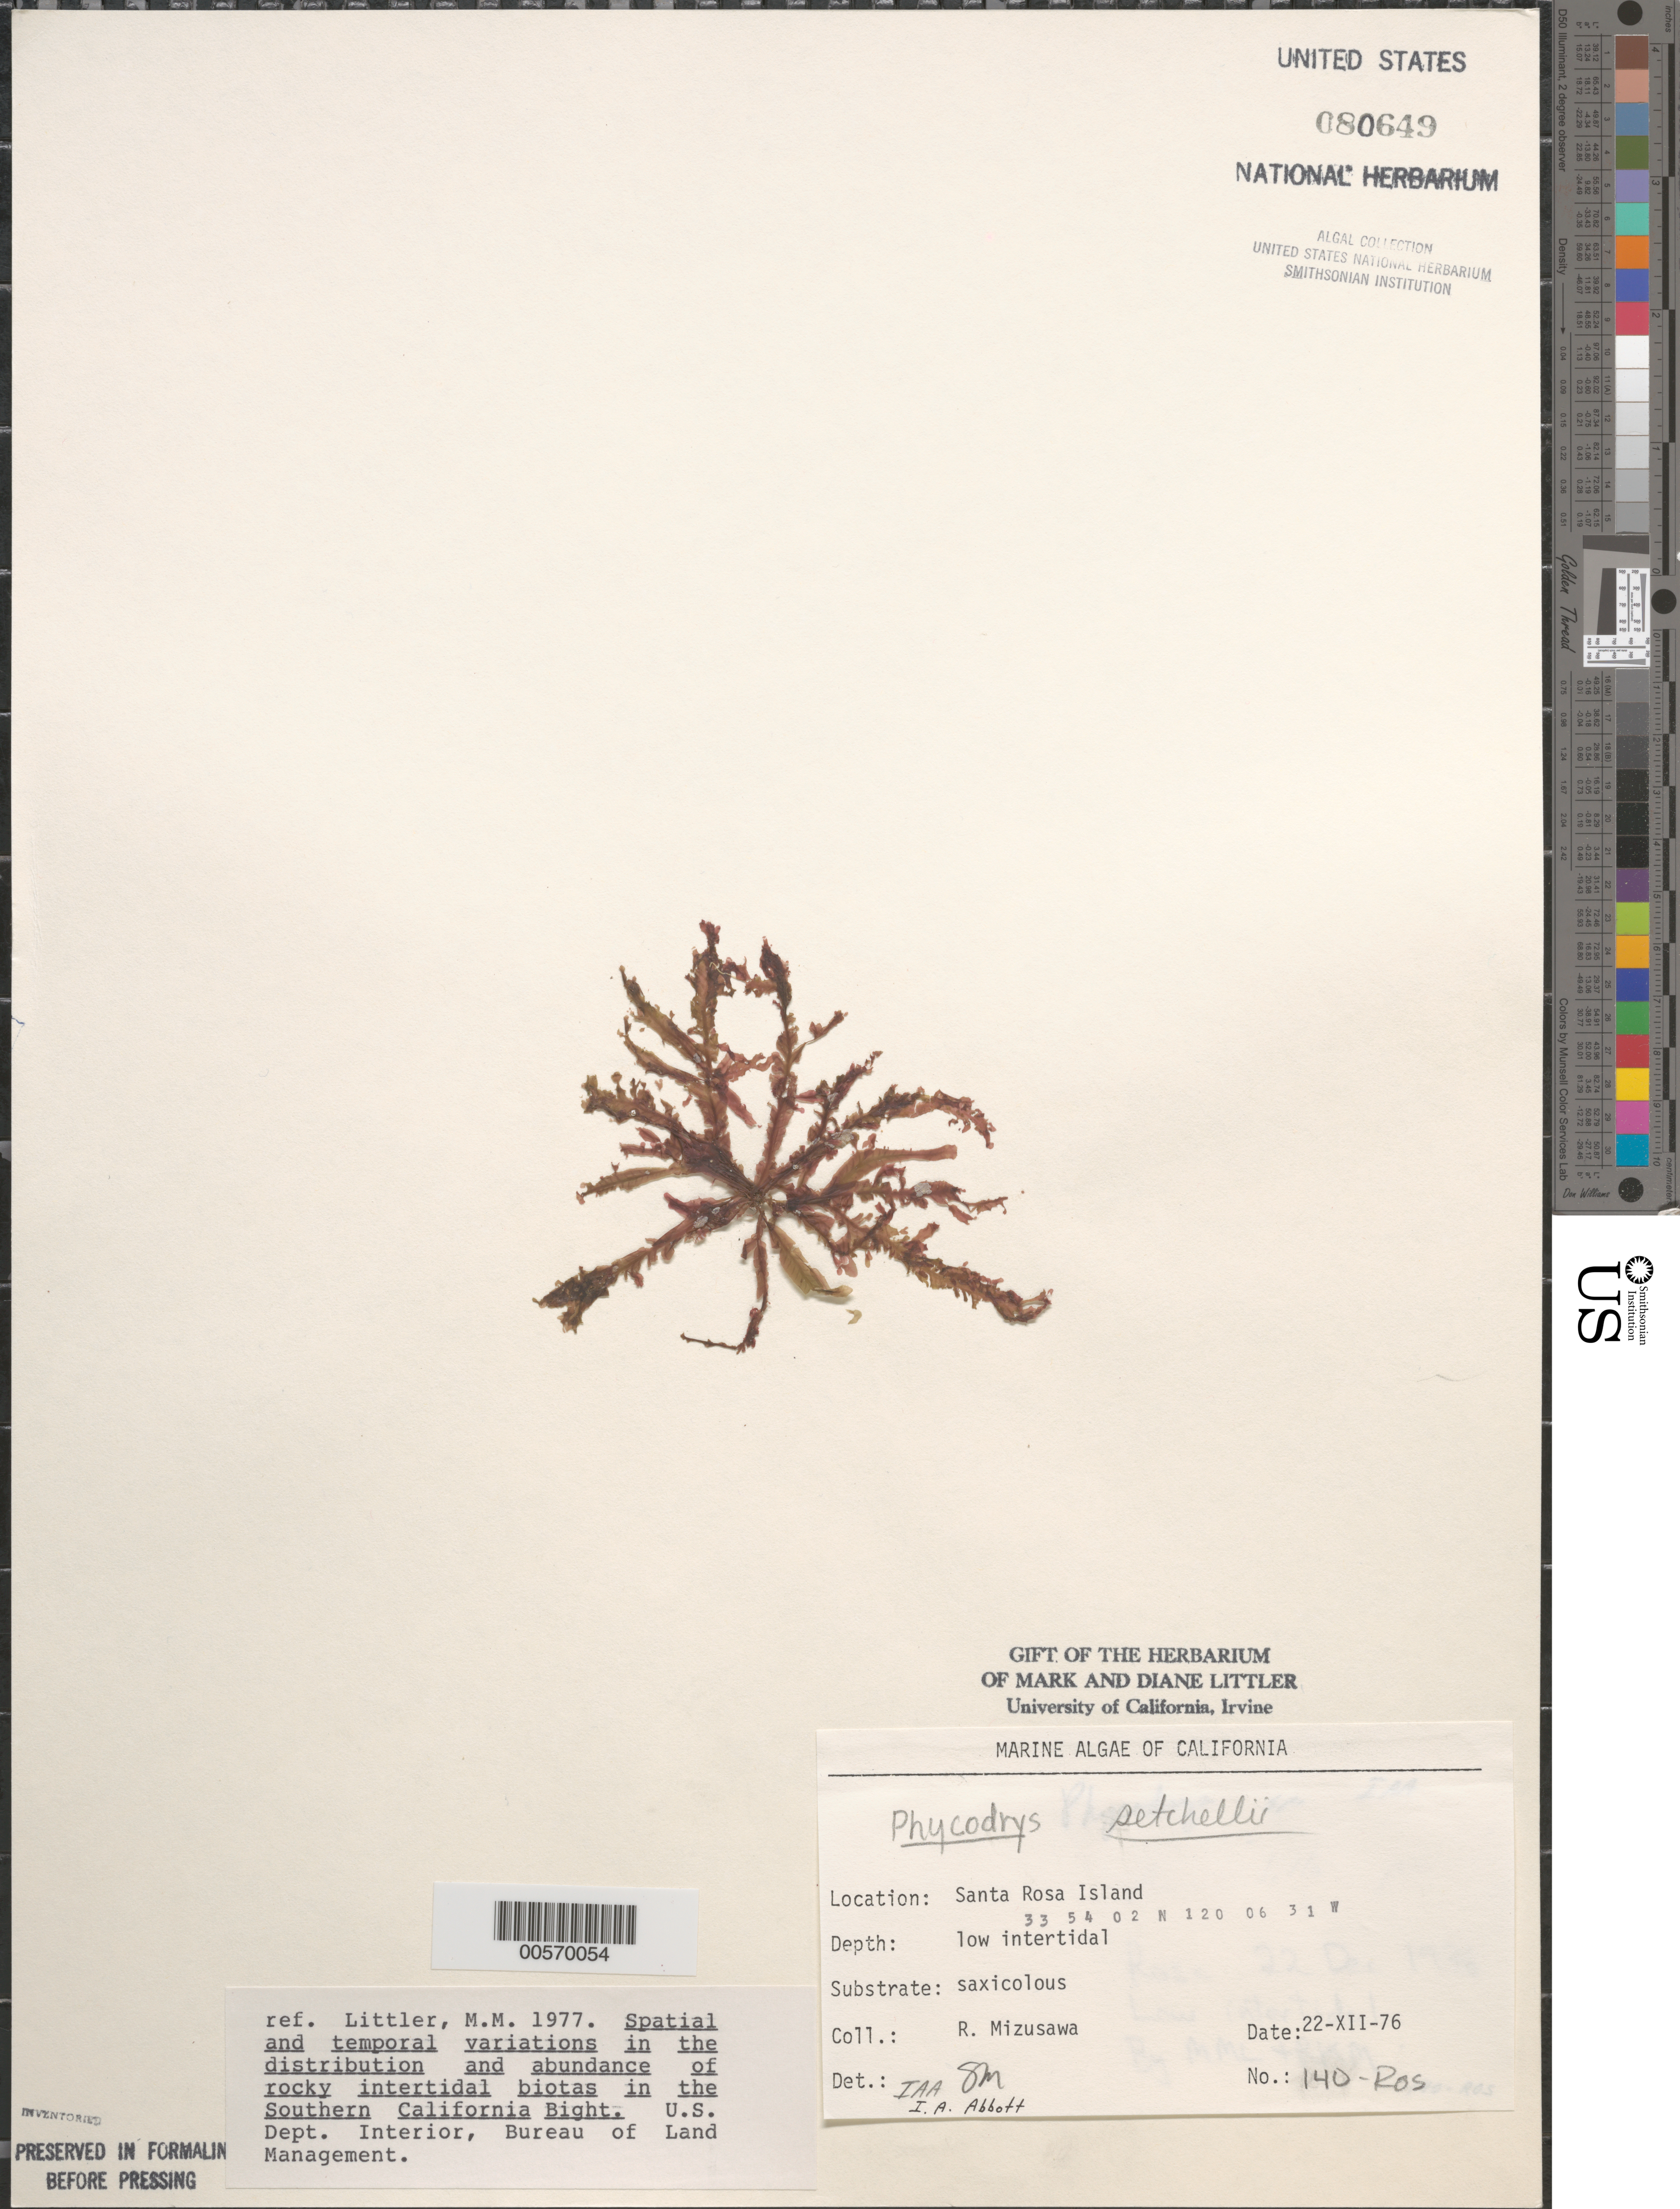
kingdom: Plantae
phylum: Rhodophyta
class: Florideophyceae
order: Ceramiales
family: Delesseriaceae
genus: Phycodrys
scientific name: Phycodrys setchellii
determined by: Abbott, I. A.; Murray, S. N.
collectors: R. Mizusawa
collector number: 140-ROS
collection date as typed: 22 Dec 1976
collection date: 1976-12-22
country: United States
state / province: California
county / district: Santa Barbara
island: Santa Rosa Island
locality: Johnson's Lee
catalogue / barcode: US 80649